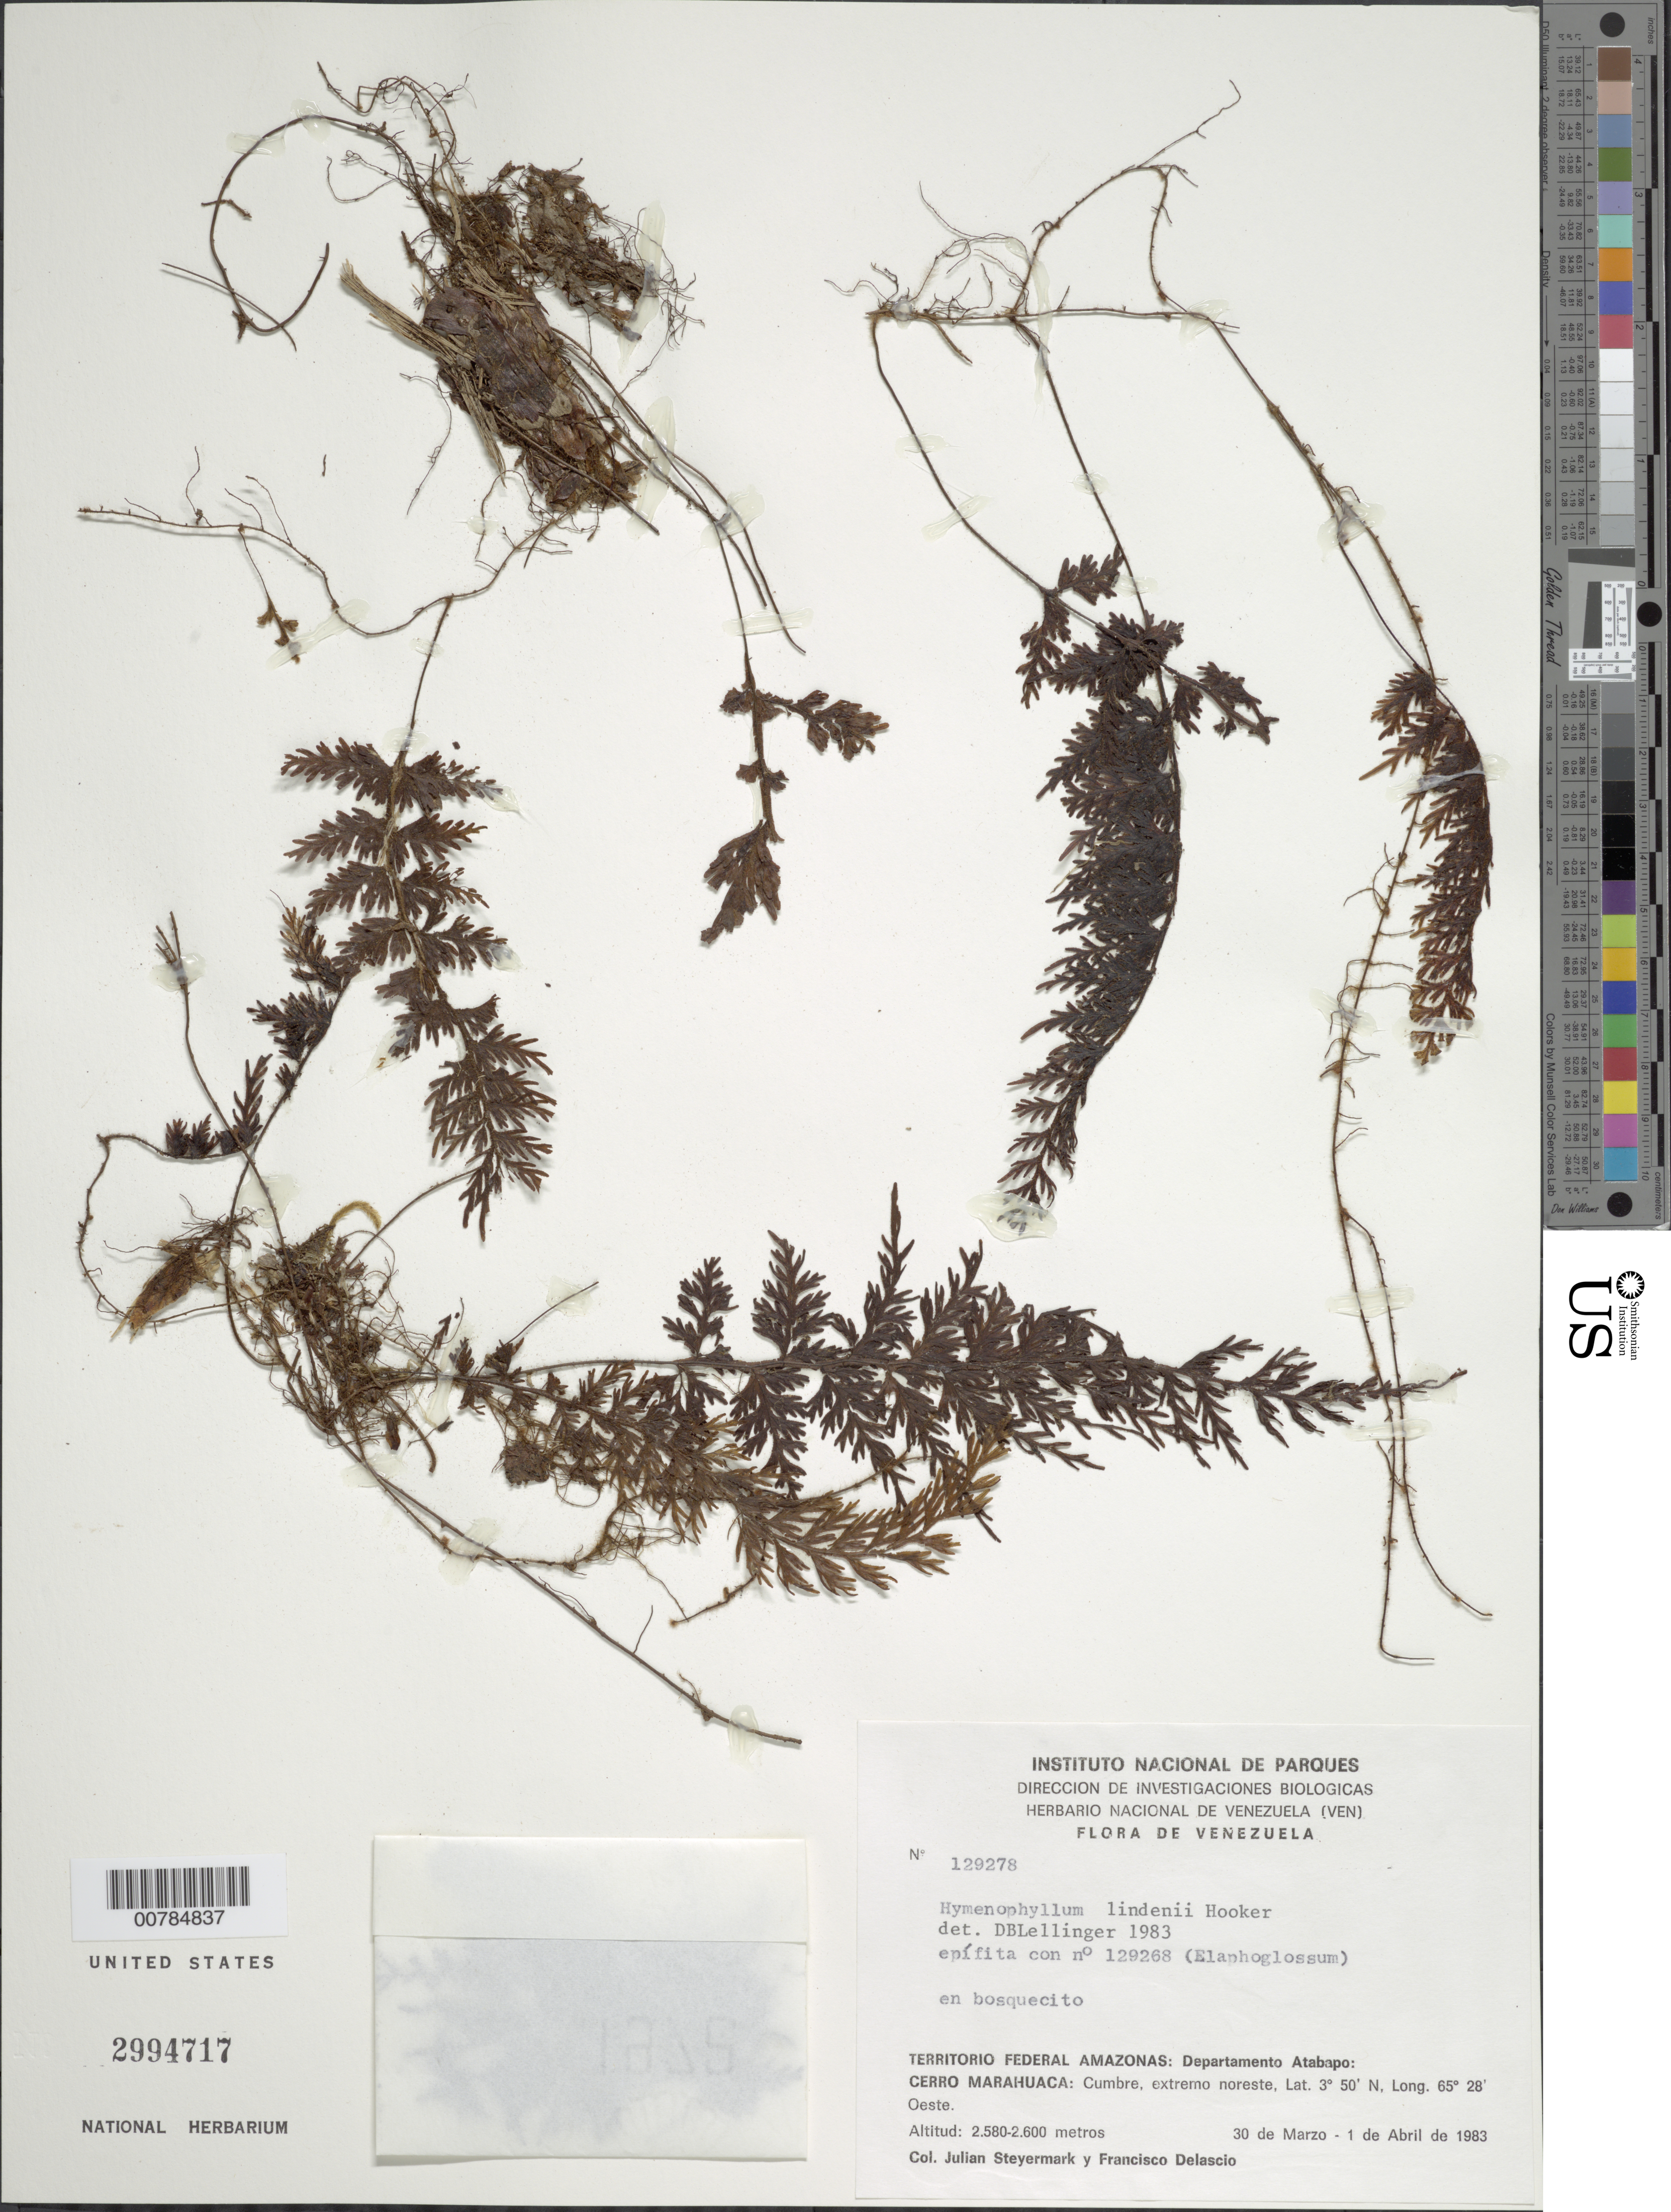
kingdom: Plantae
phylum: Tracheophyta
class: Polypodiopsida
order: Hymenophyllales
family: Hymenophyllaceae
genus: Hymenophyllum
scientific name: Hymenophyllum lindenii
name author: Hook.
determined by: Lellinger, David B., (BOT), Smithsonian Institution - National Museum of Natural History (UNITED STATES)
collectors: J. Steyermark & F. Delascio C.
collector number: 129278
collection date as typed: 30-Mar-83 to 1-Apr-83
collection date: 1983-03-30/1983-04-01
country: Venezuela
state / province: Amazonas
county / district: Atabapo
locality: Cerro Marahuaca., cumbre, extremo noreste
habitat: Bosquecito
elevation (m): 2580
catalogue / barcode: US 2994717